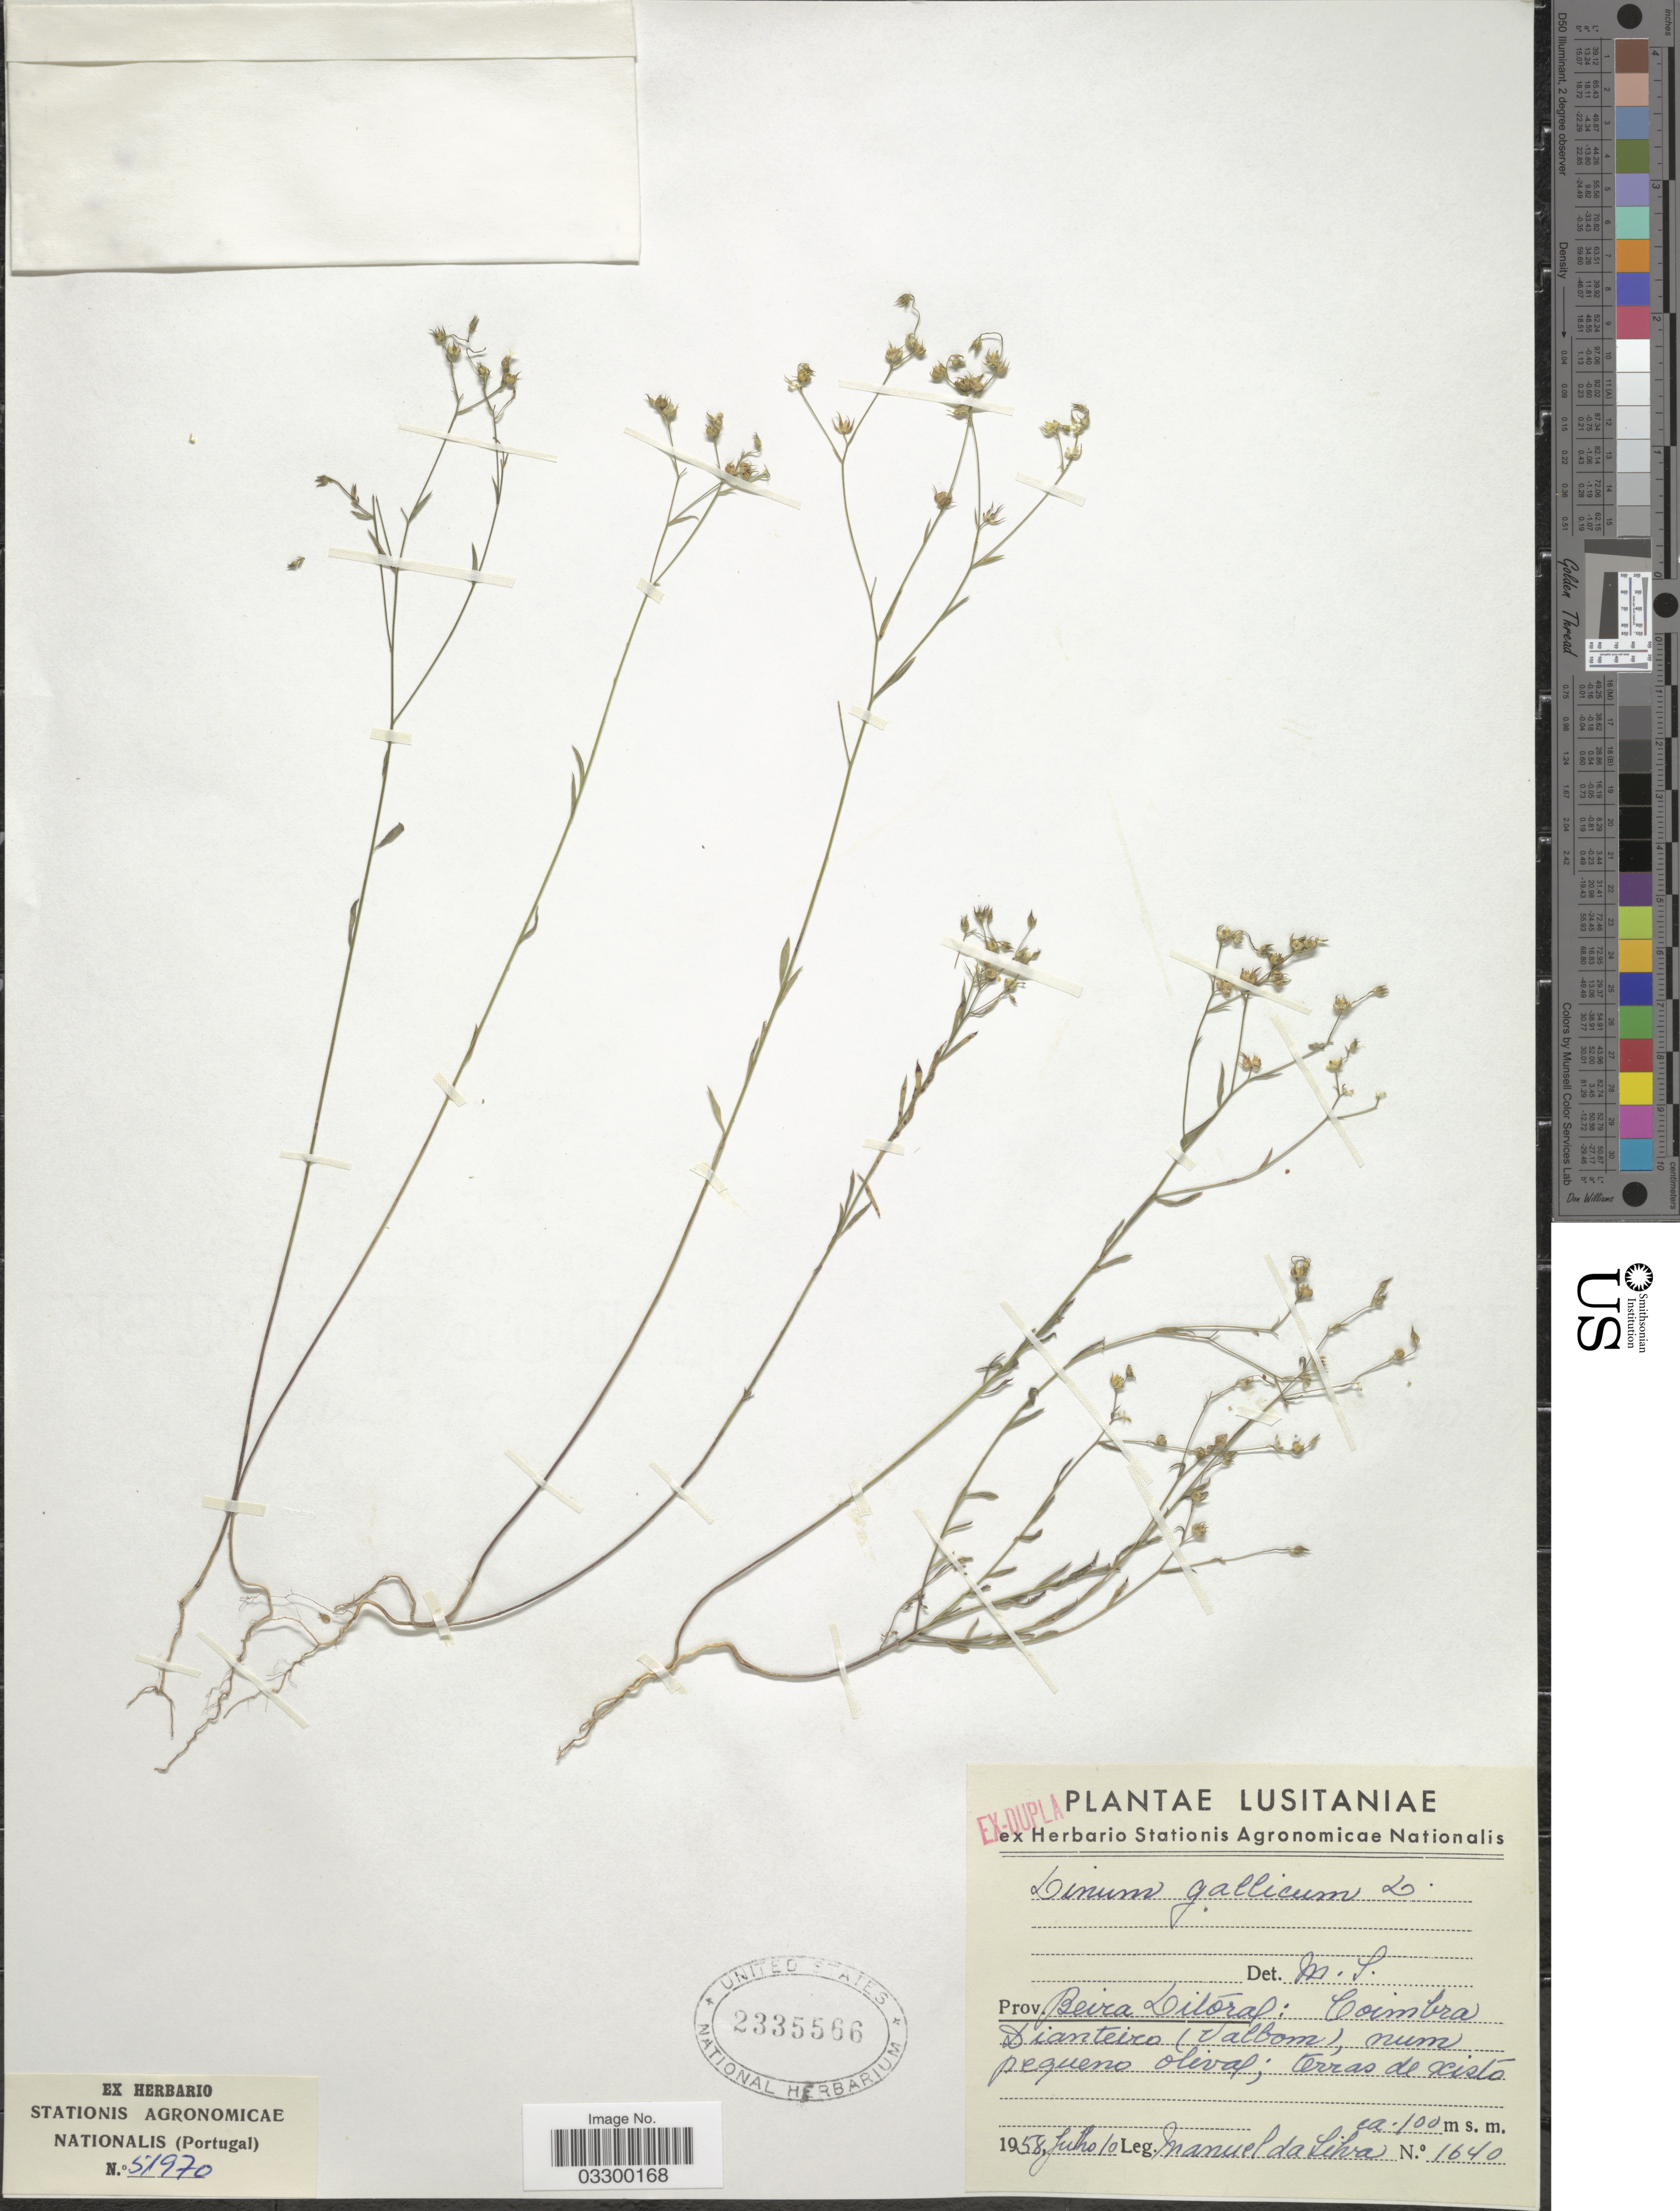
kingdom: Plantae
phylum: Tracheophyta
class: Magnoliopsida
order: Malpighiales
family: Linaceae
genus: Linum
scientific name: Linum gallicum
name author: L.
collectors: M. Da Silva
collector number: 1640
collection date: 1958-07-10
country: Portugal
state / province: Coimbra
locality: Lusitaniae. Prov. Beira Litoral: Coimbra, Dianteiro (Valbom), num pequeno olival.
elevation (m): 100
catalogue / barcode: US 2335566